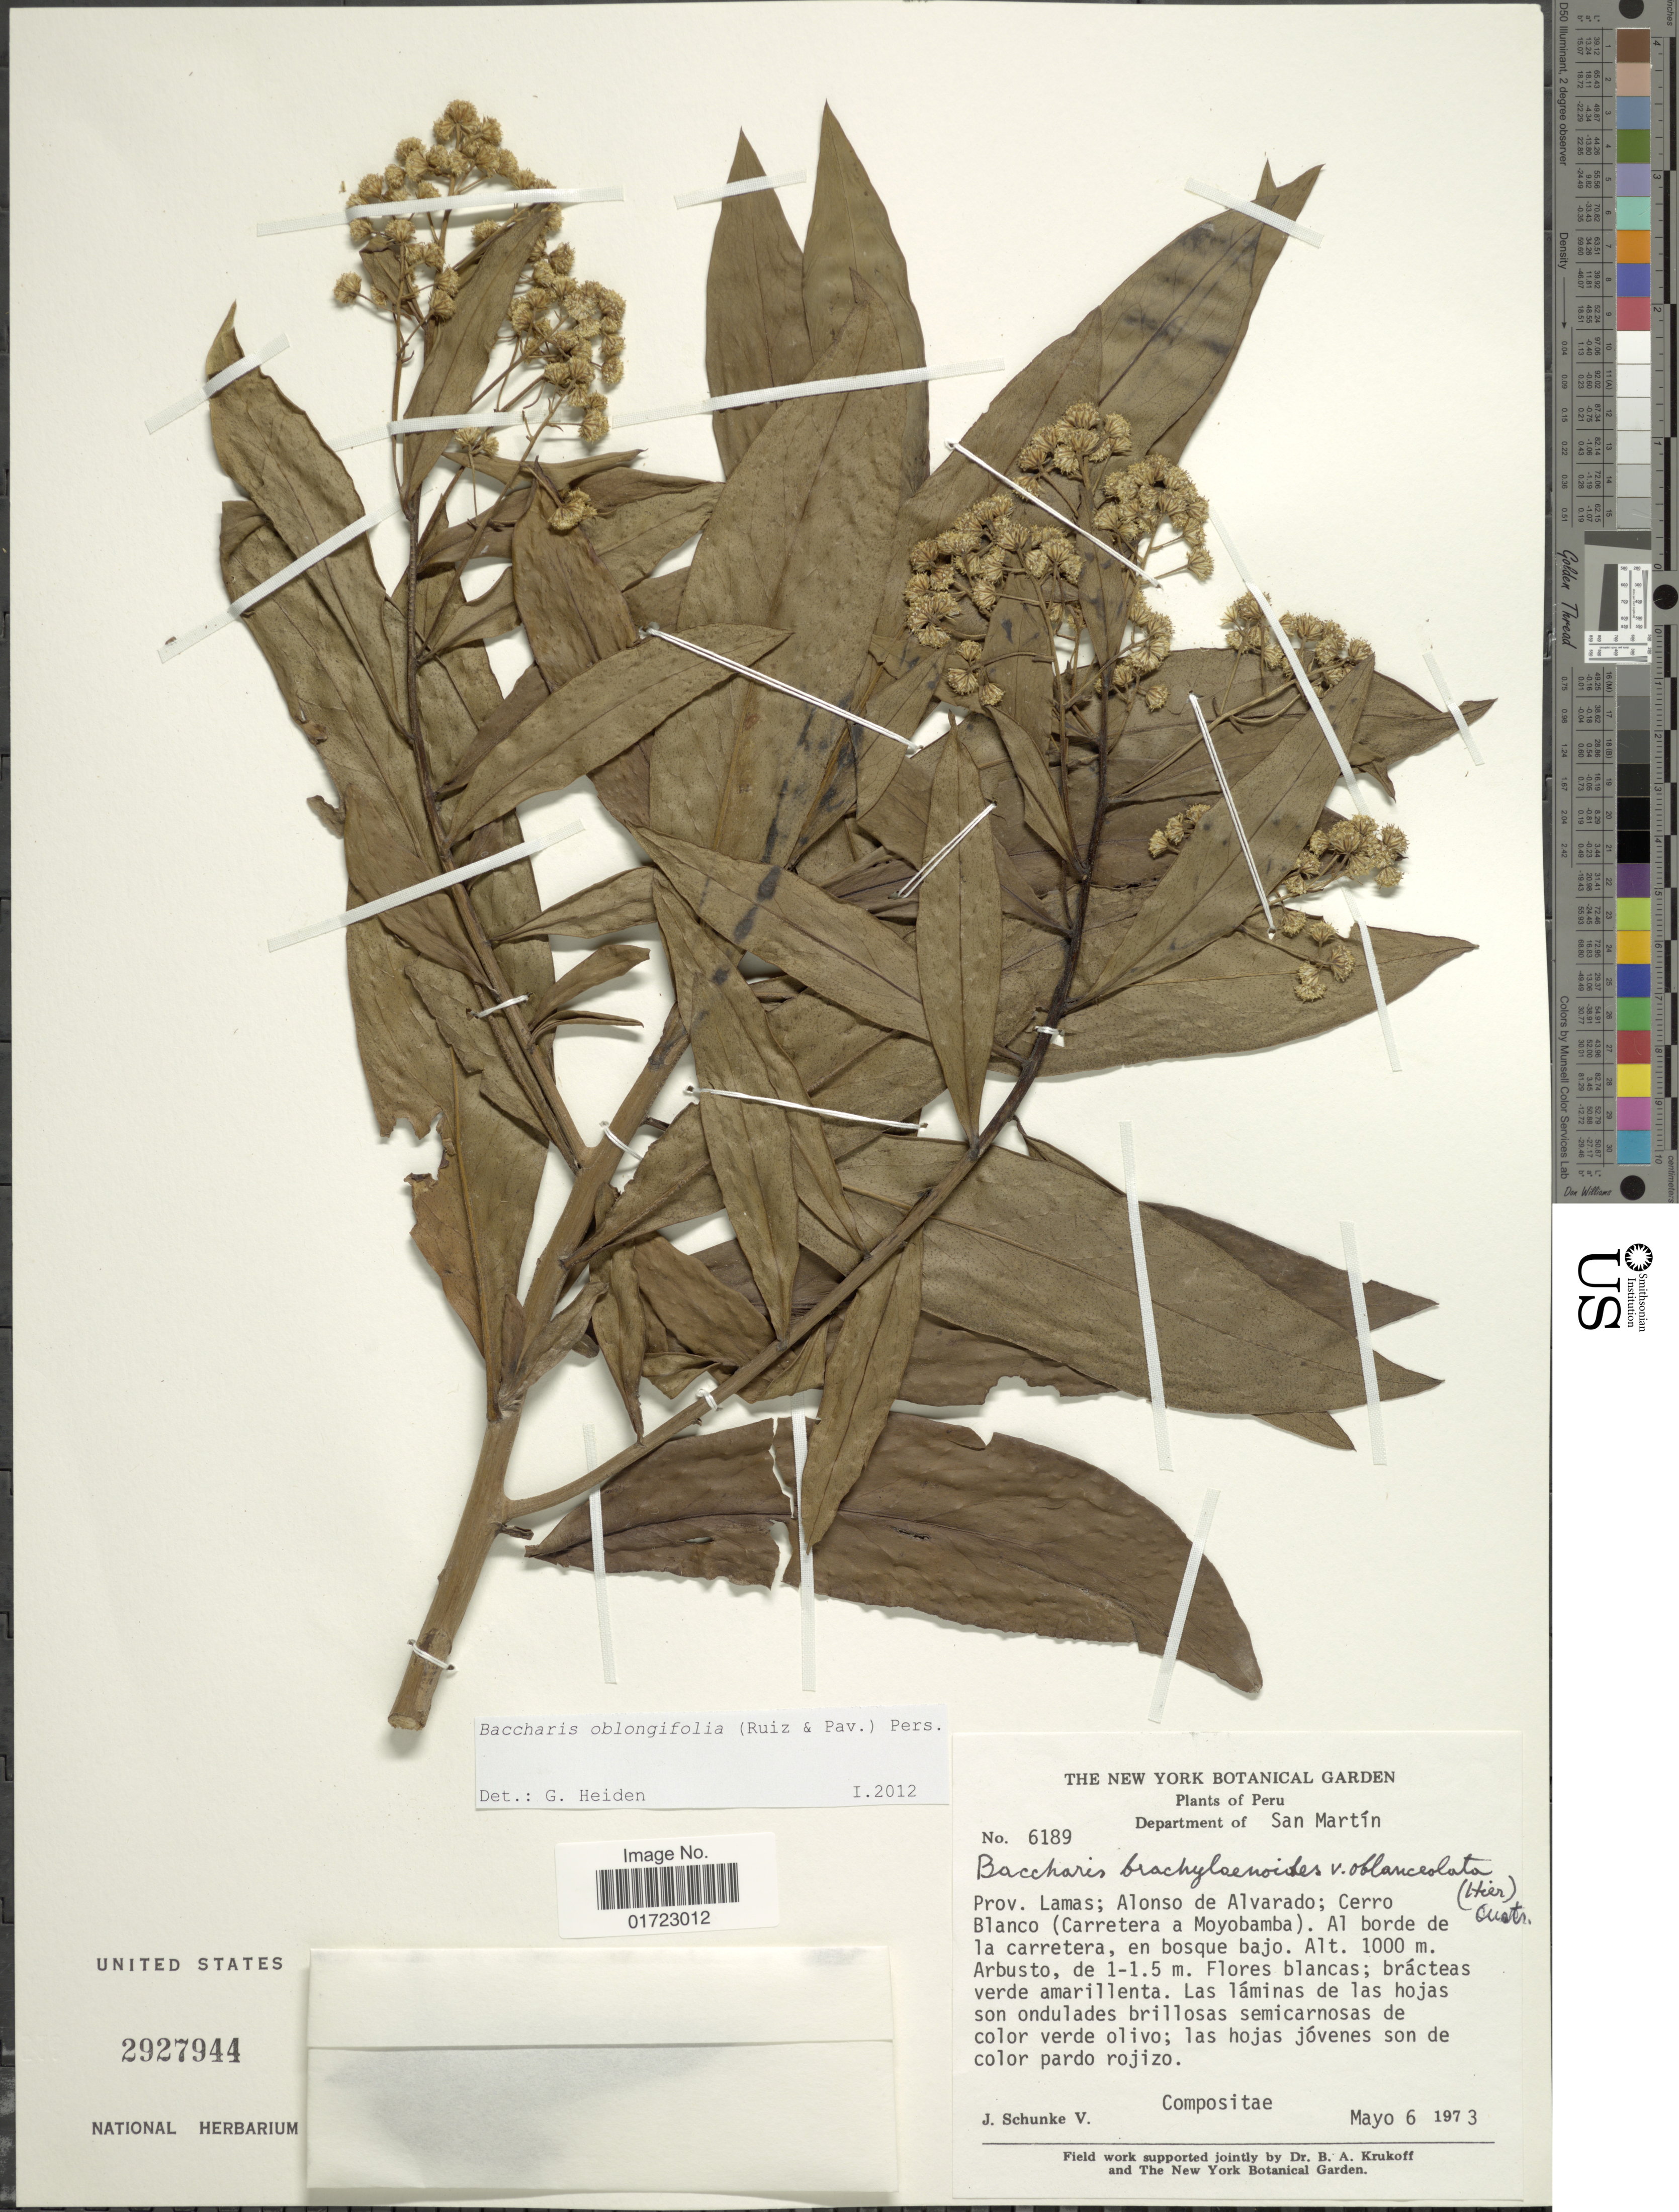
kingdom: Plantae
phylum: Tracheophyta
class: Magnoliopsida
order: Asterales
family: Asteraceae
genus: Baccharis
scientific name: Baccharis oblongifolia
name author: (Ruiz & Pav.) Pers.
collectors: J. Schunke Vigo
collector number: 6189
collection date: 1973-05-06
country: Peru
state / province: San Martín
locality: Prov. Lamas; Alonso de Alvarado; Cerro Blanco (Carretera a Moyobamba). Al borde de la carretera, en bosque bajo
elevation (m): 1000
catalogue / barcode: US 2927944